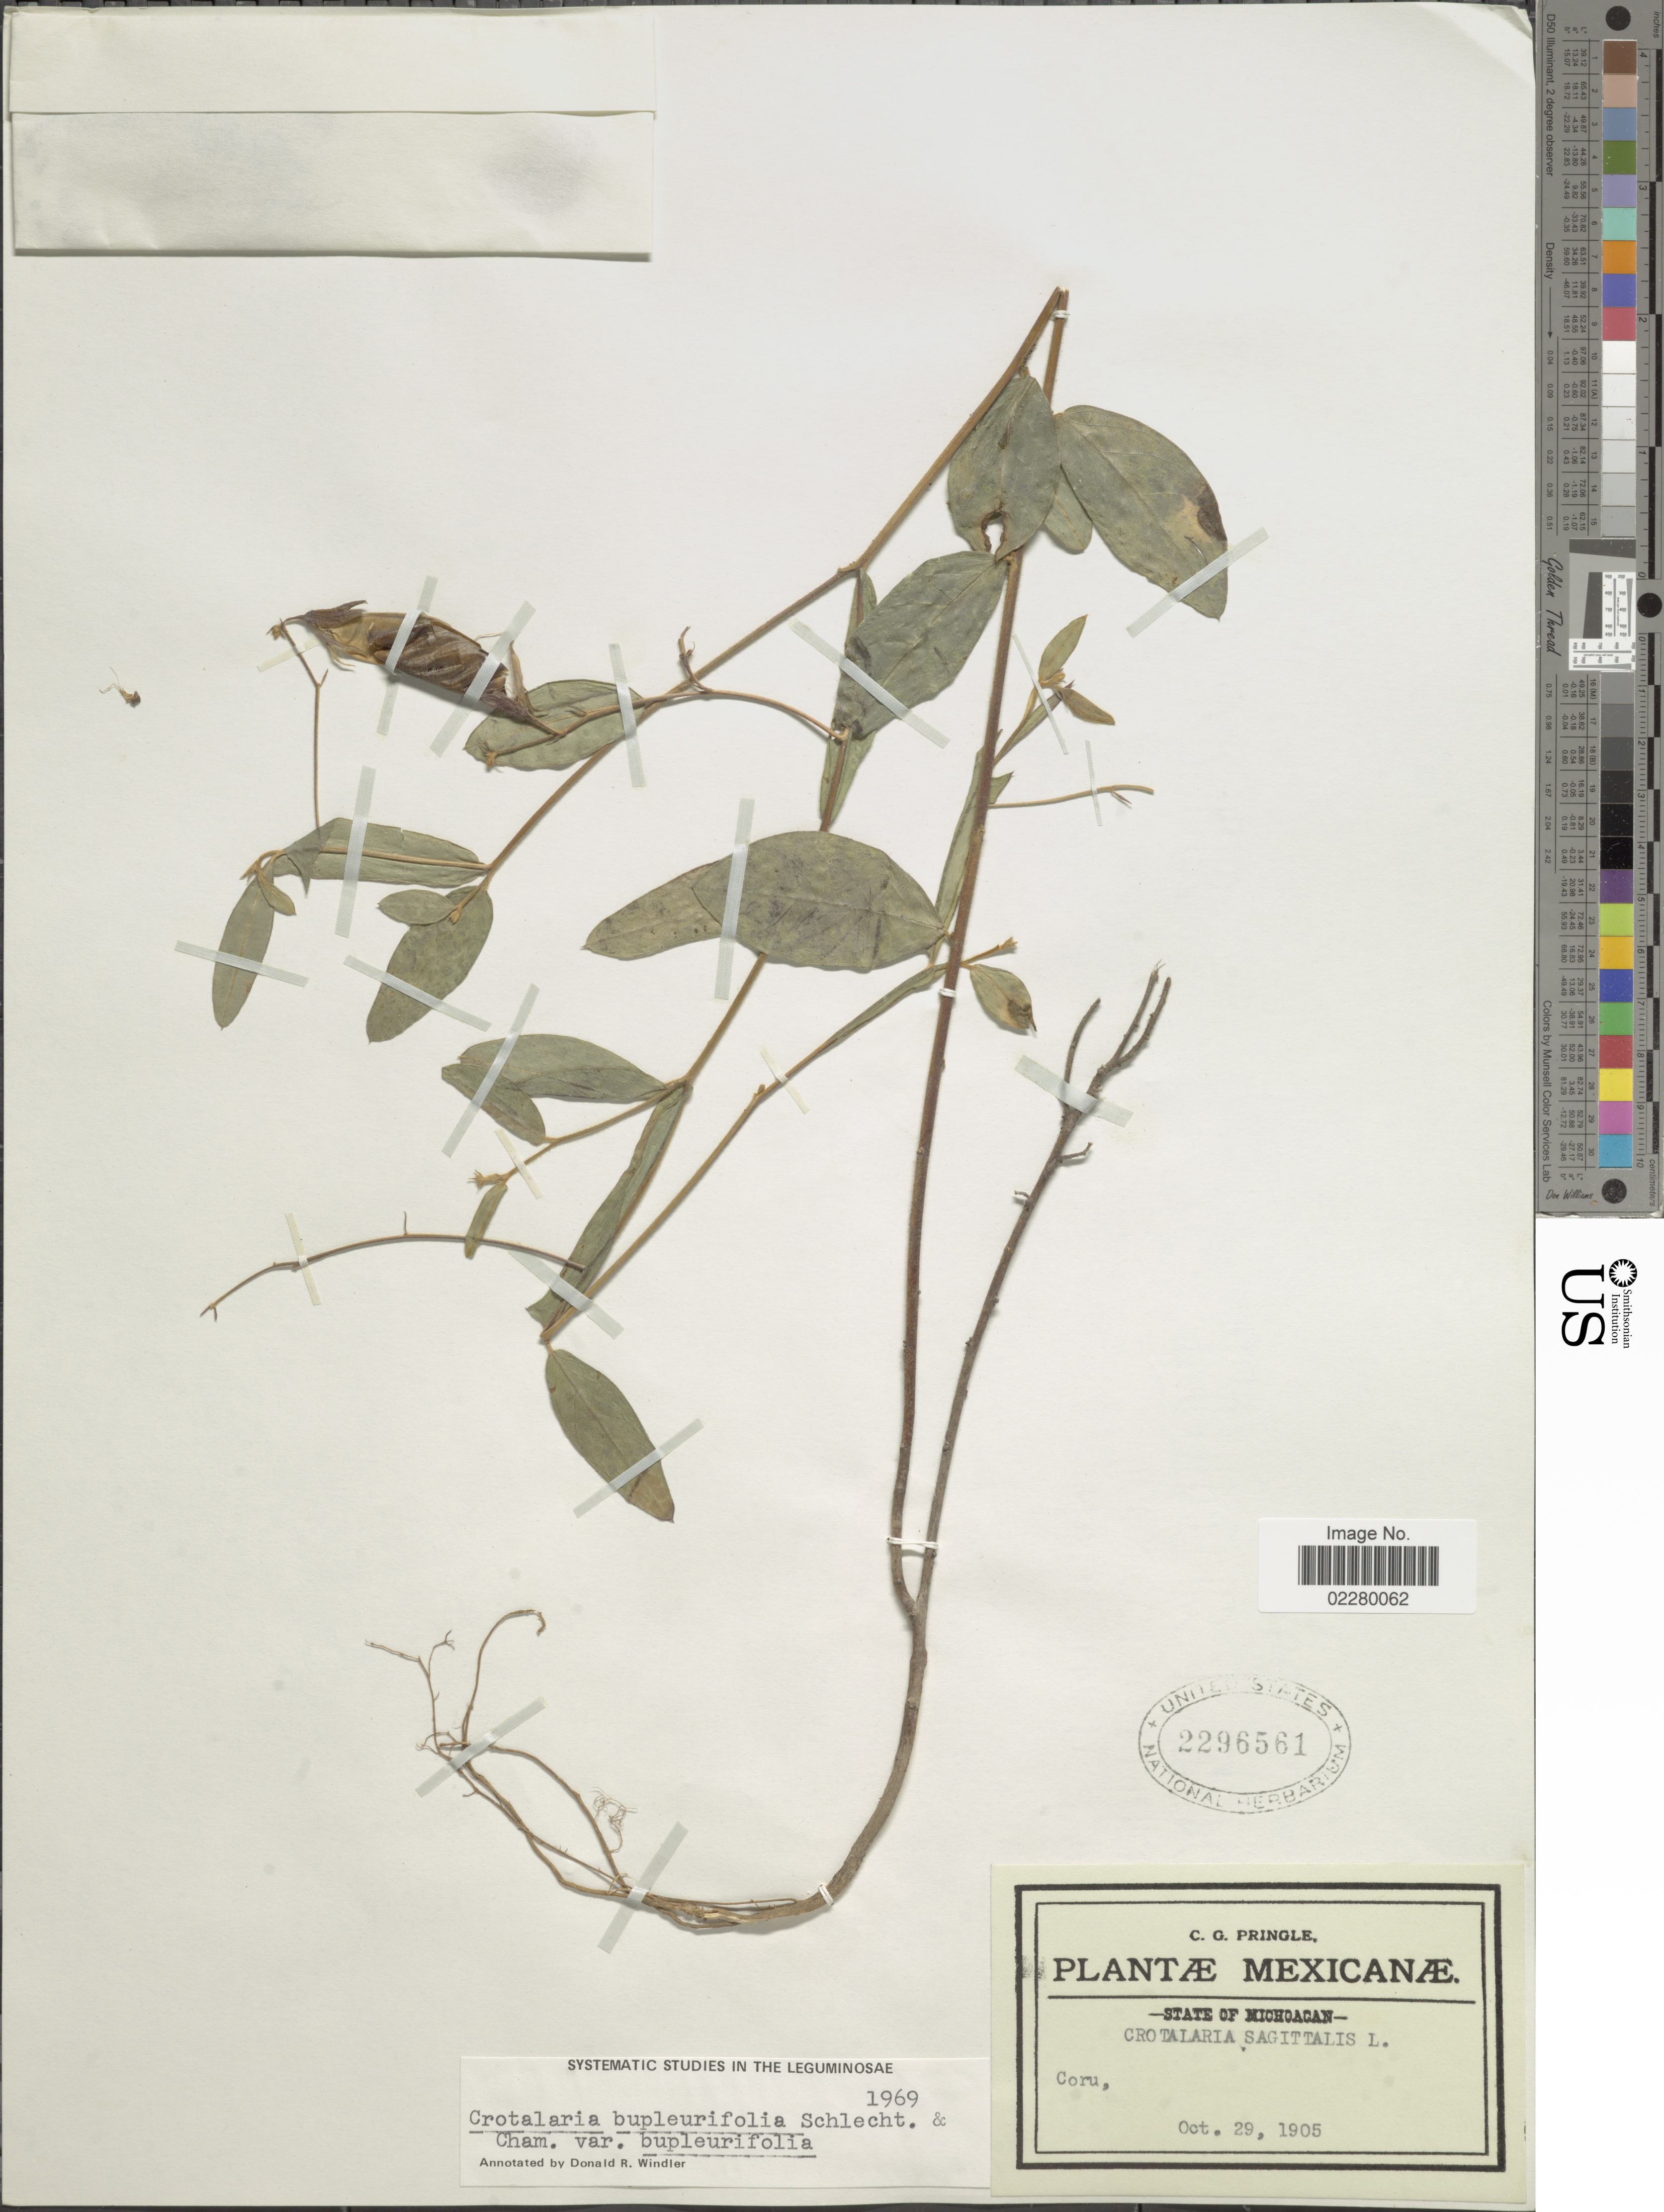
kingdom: Plantae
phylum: Tracheophyta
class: Magnoliopsida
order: Fabales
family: Fabaceae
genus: Crotalaria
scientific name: Crotalaria bupleurifolia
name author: Schltdl. & Cham.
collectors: C. G. Pringle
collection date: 1905-10-29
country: Mexico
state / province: Michoacán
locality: State of Michoacan. Coru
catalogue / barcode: US 2296561